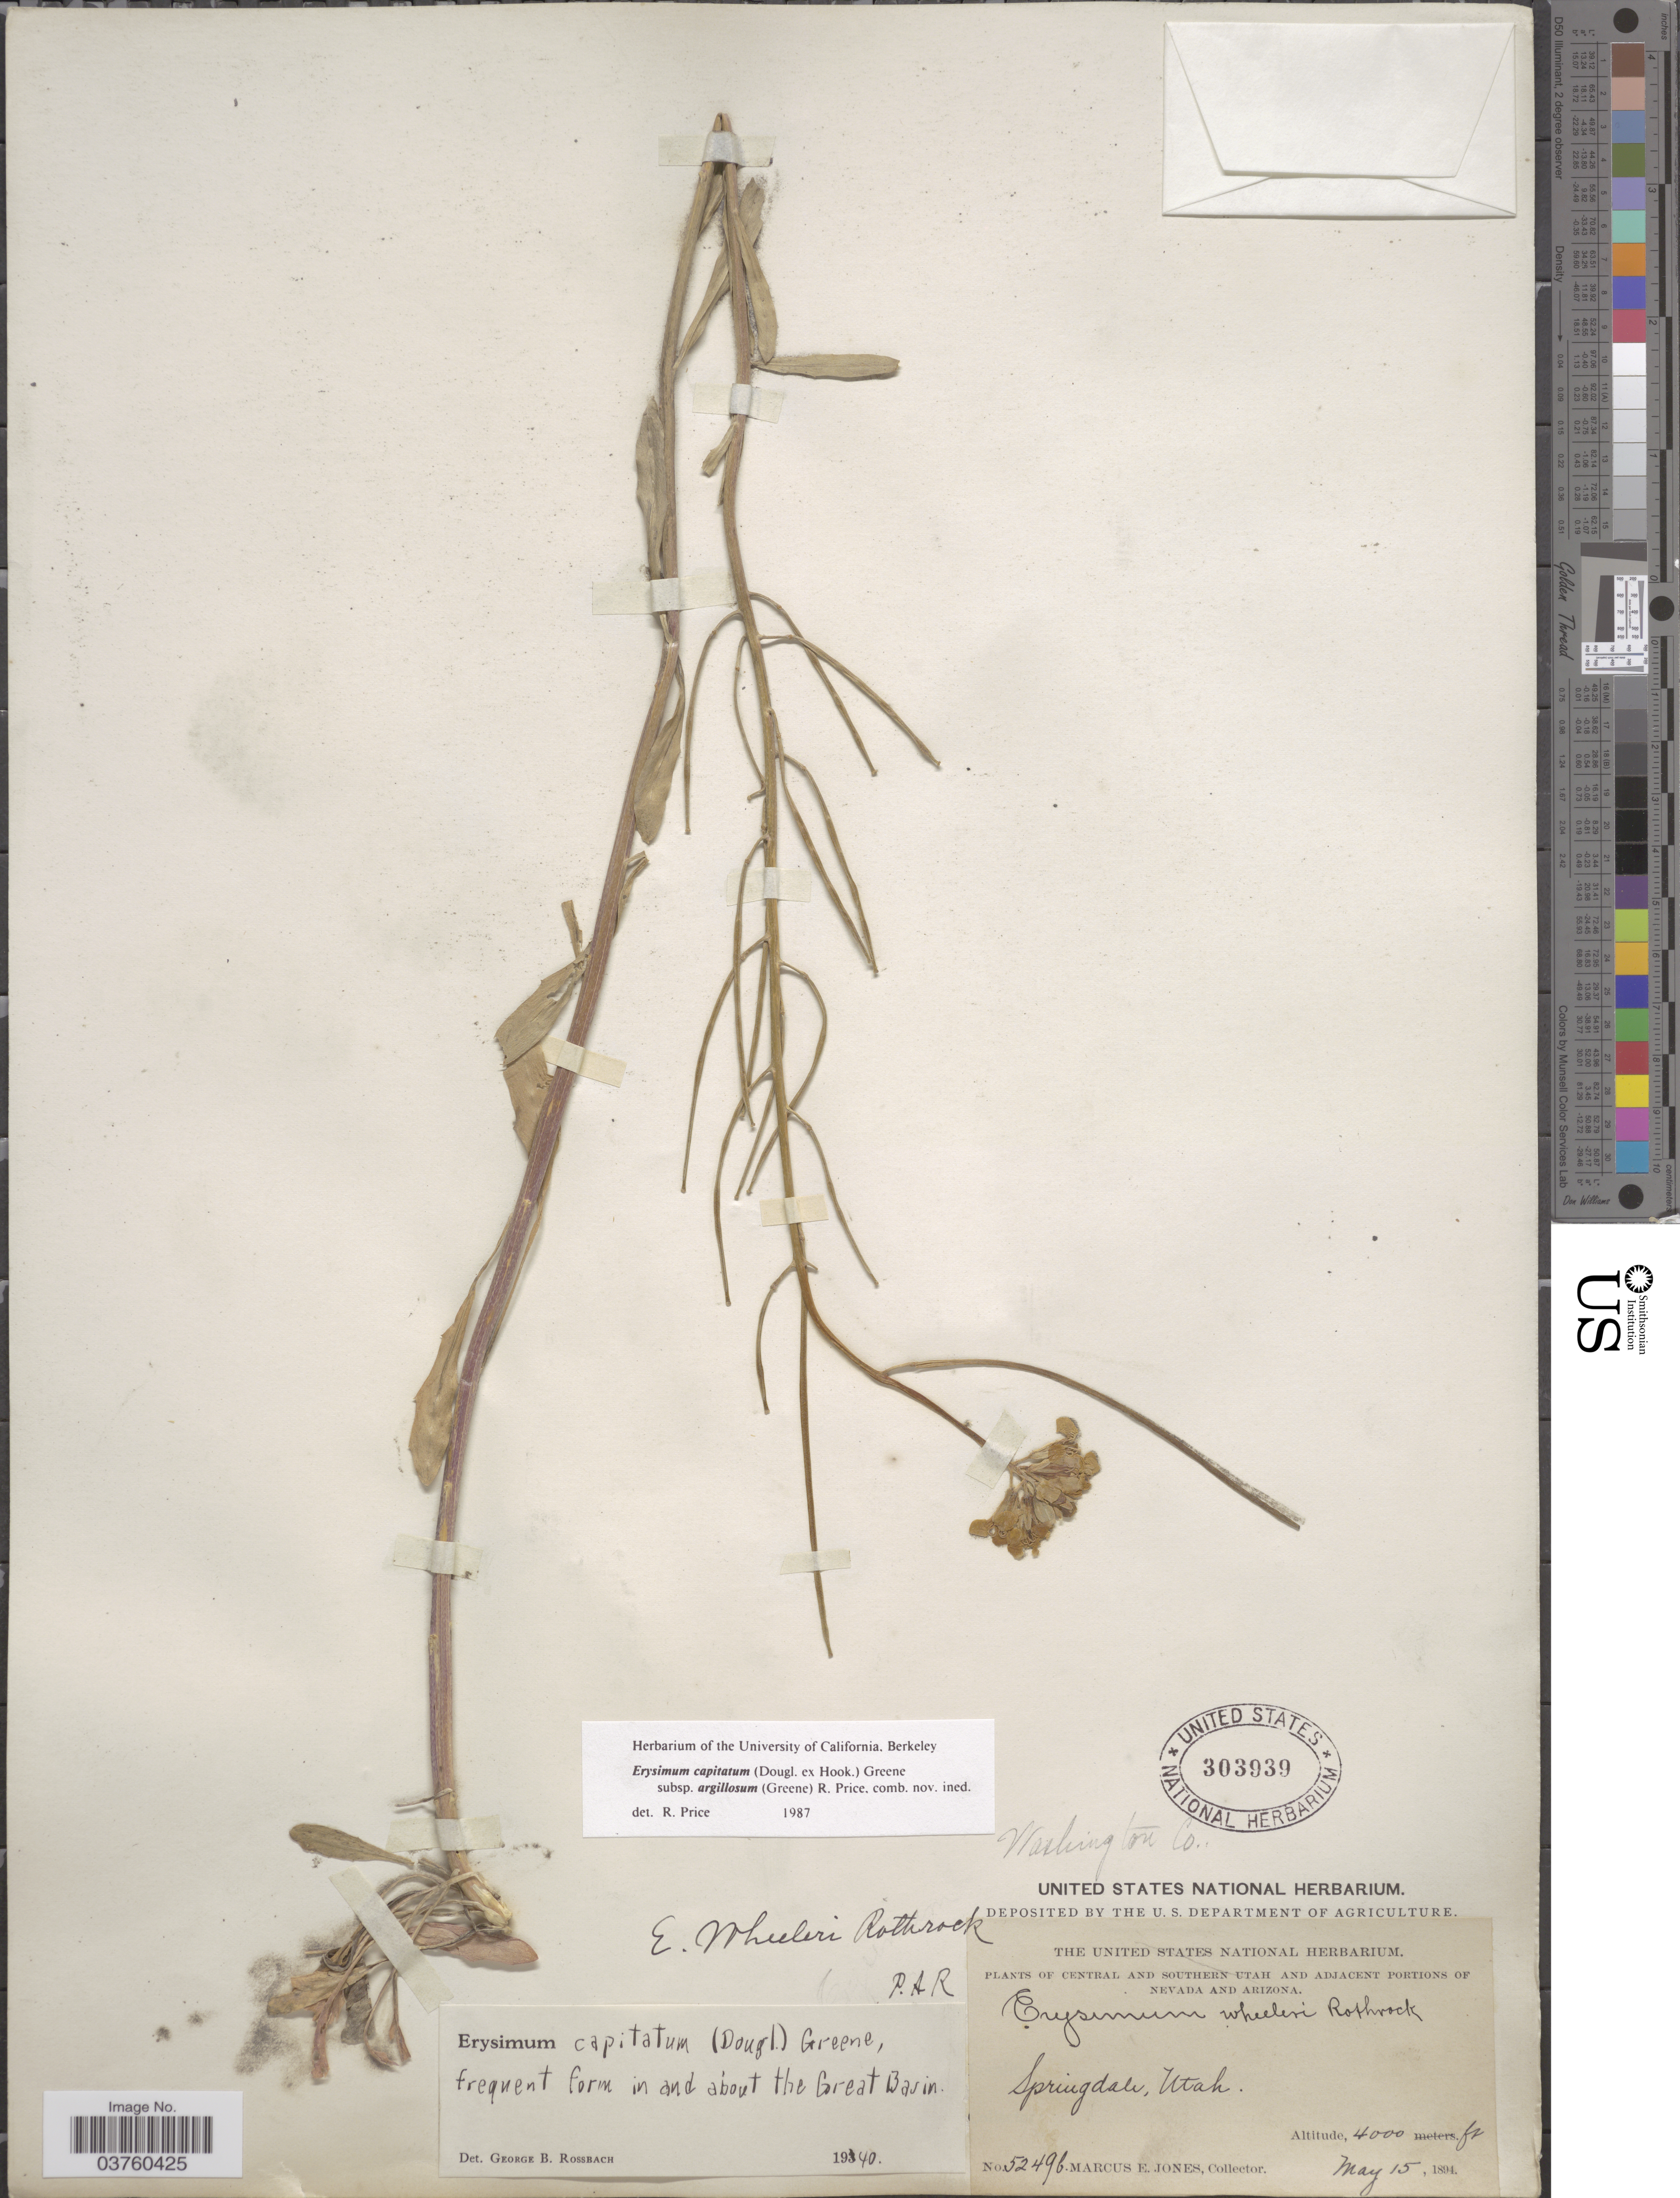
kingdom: Plantae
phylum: Tracheophyta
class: Magnoliopsida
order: Brassicales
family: Brassicaceae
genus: Erysimum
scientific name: Erysimum capitatum subsp. argillosum (Greene) R.A. Price comb. nov. ined.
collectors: M. E. Jones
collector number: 5249b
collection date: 1894-05-15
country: United States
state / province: Utah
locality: Washington Co. Central and Southern Utah. Springdale.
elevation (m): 1219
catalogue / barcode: US 303939